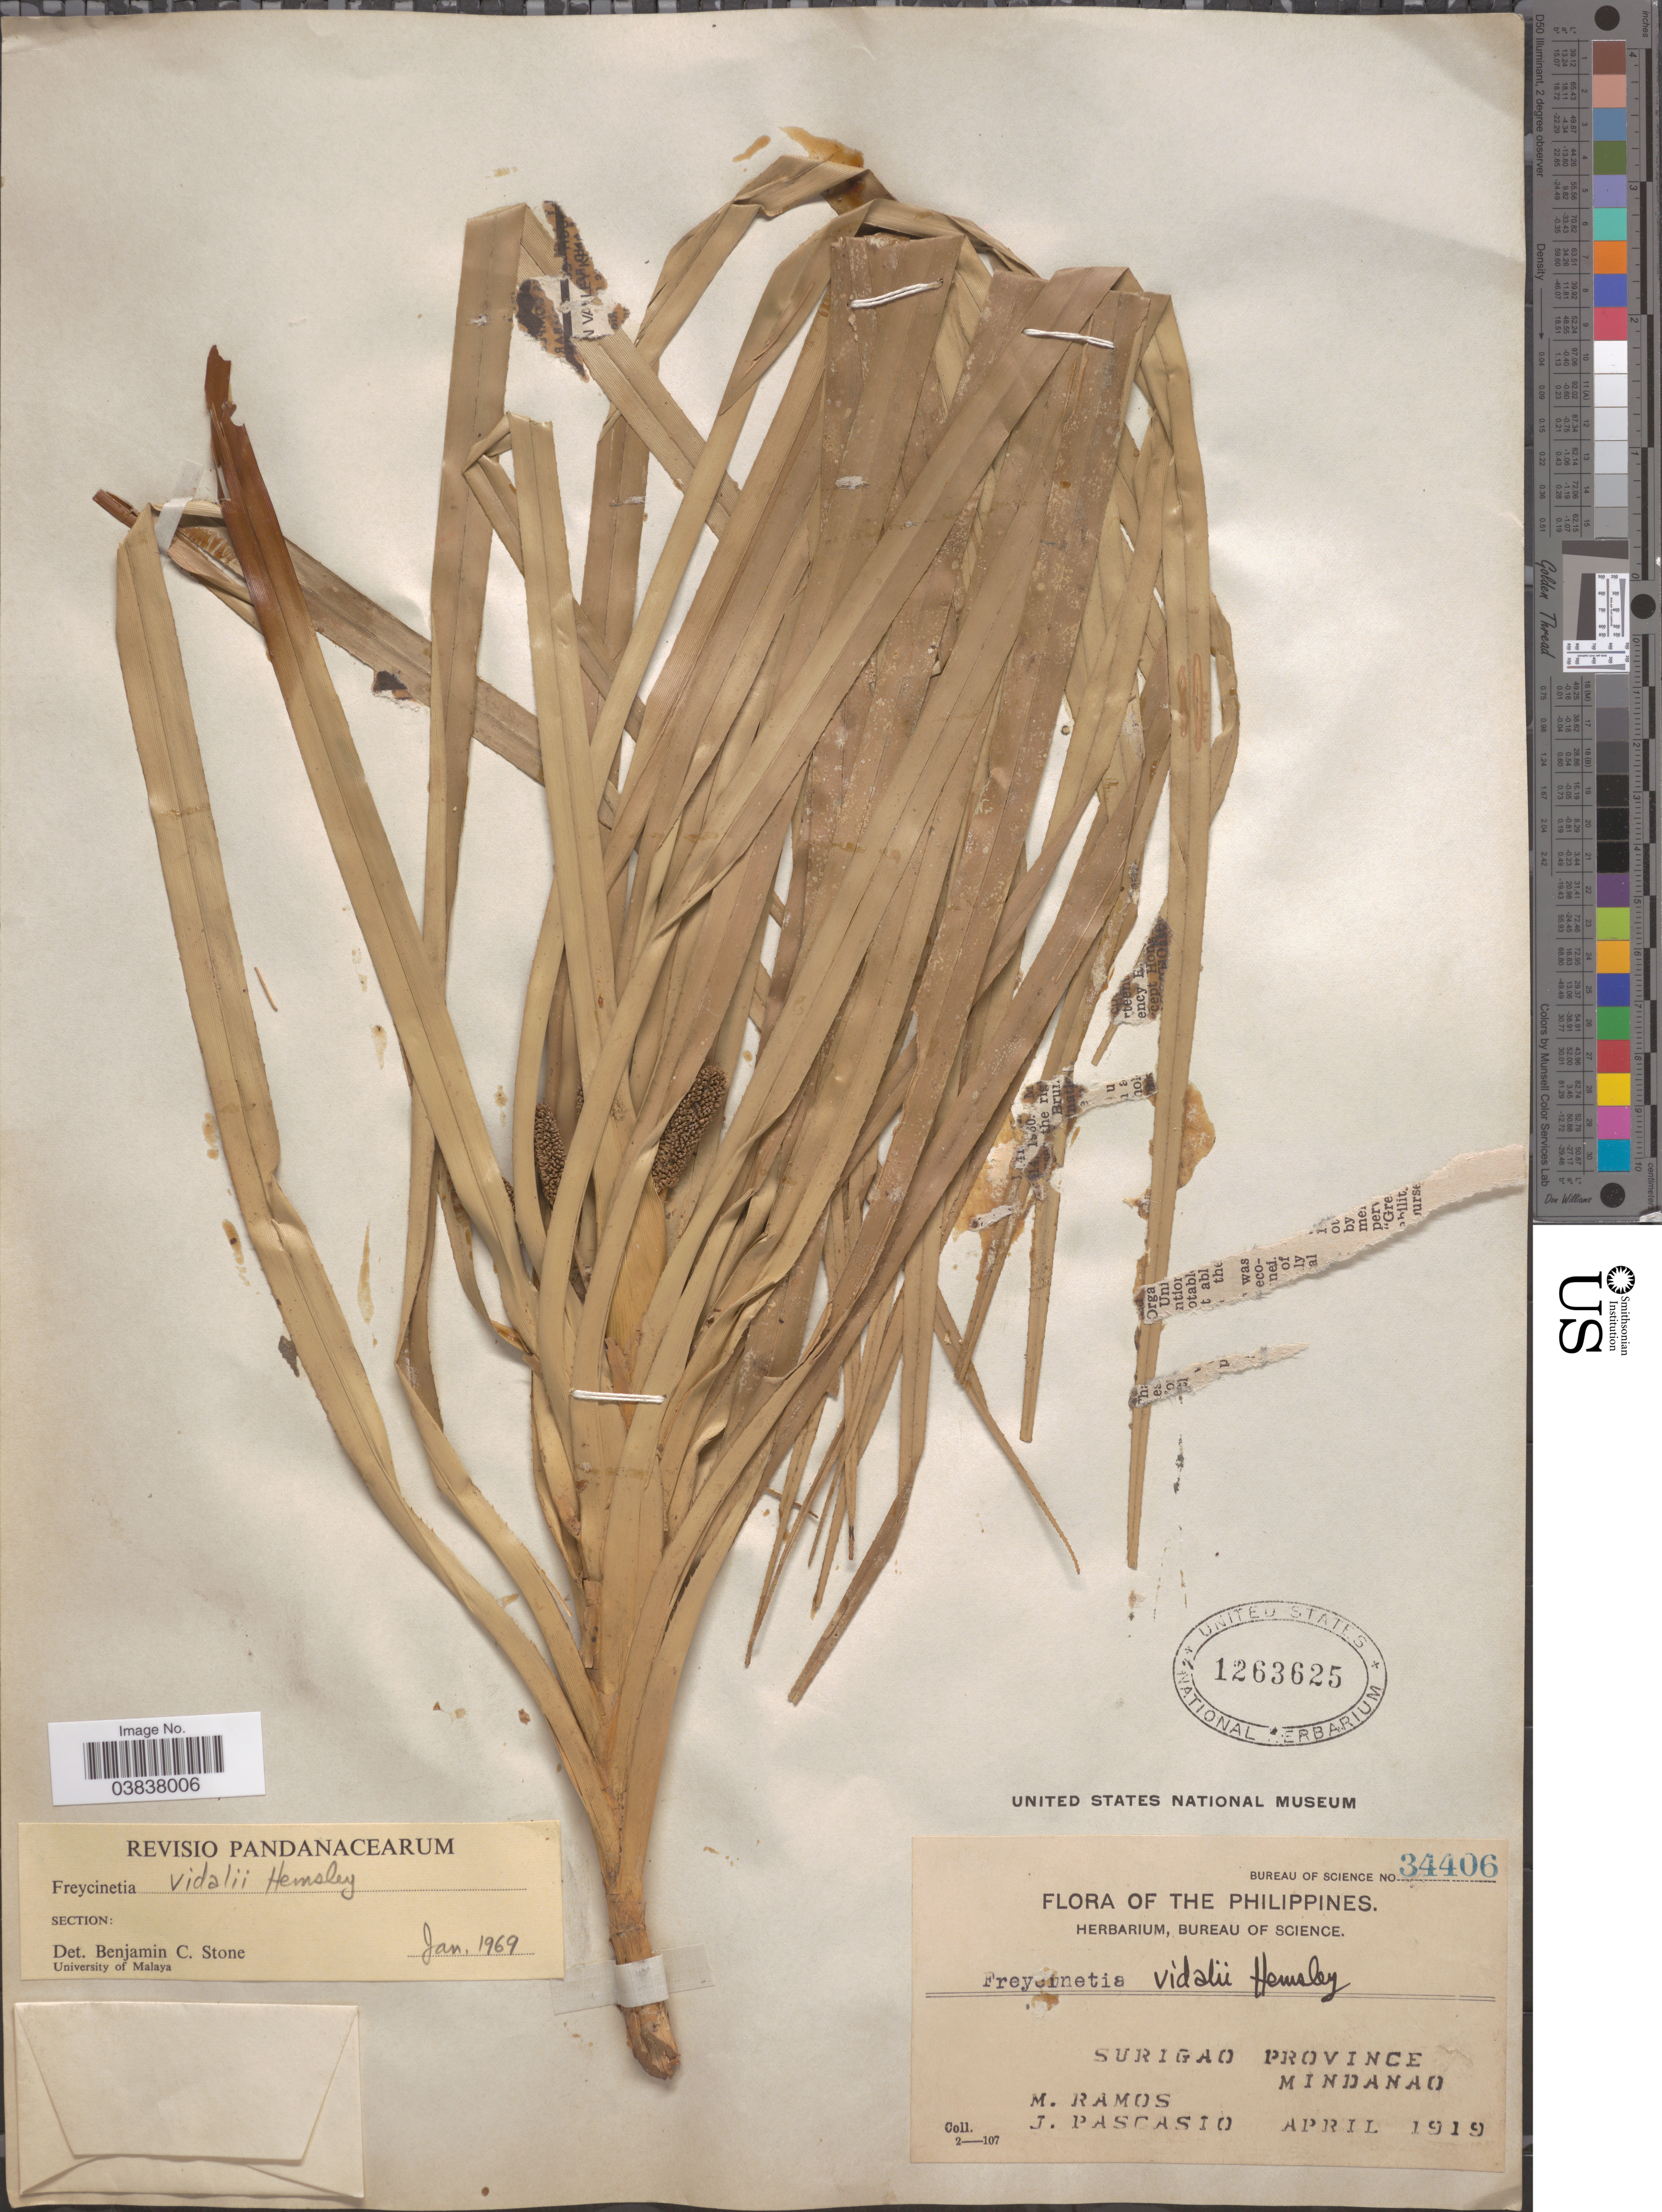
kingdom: Plantae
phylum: Tracheophyta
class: Liliopsida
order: Pandanales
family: Pandanaceae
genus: Freycinetia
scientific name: Freycinetia vidalii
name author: Hemsl.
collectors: M. Ramos & J. Pascasio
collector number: Bureau of Science 34406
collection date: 1919-04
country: Philippines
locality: Surigao Province, Mindanao.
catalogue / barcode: US 1263625